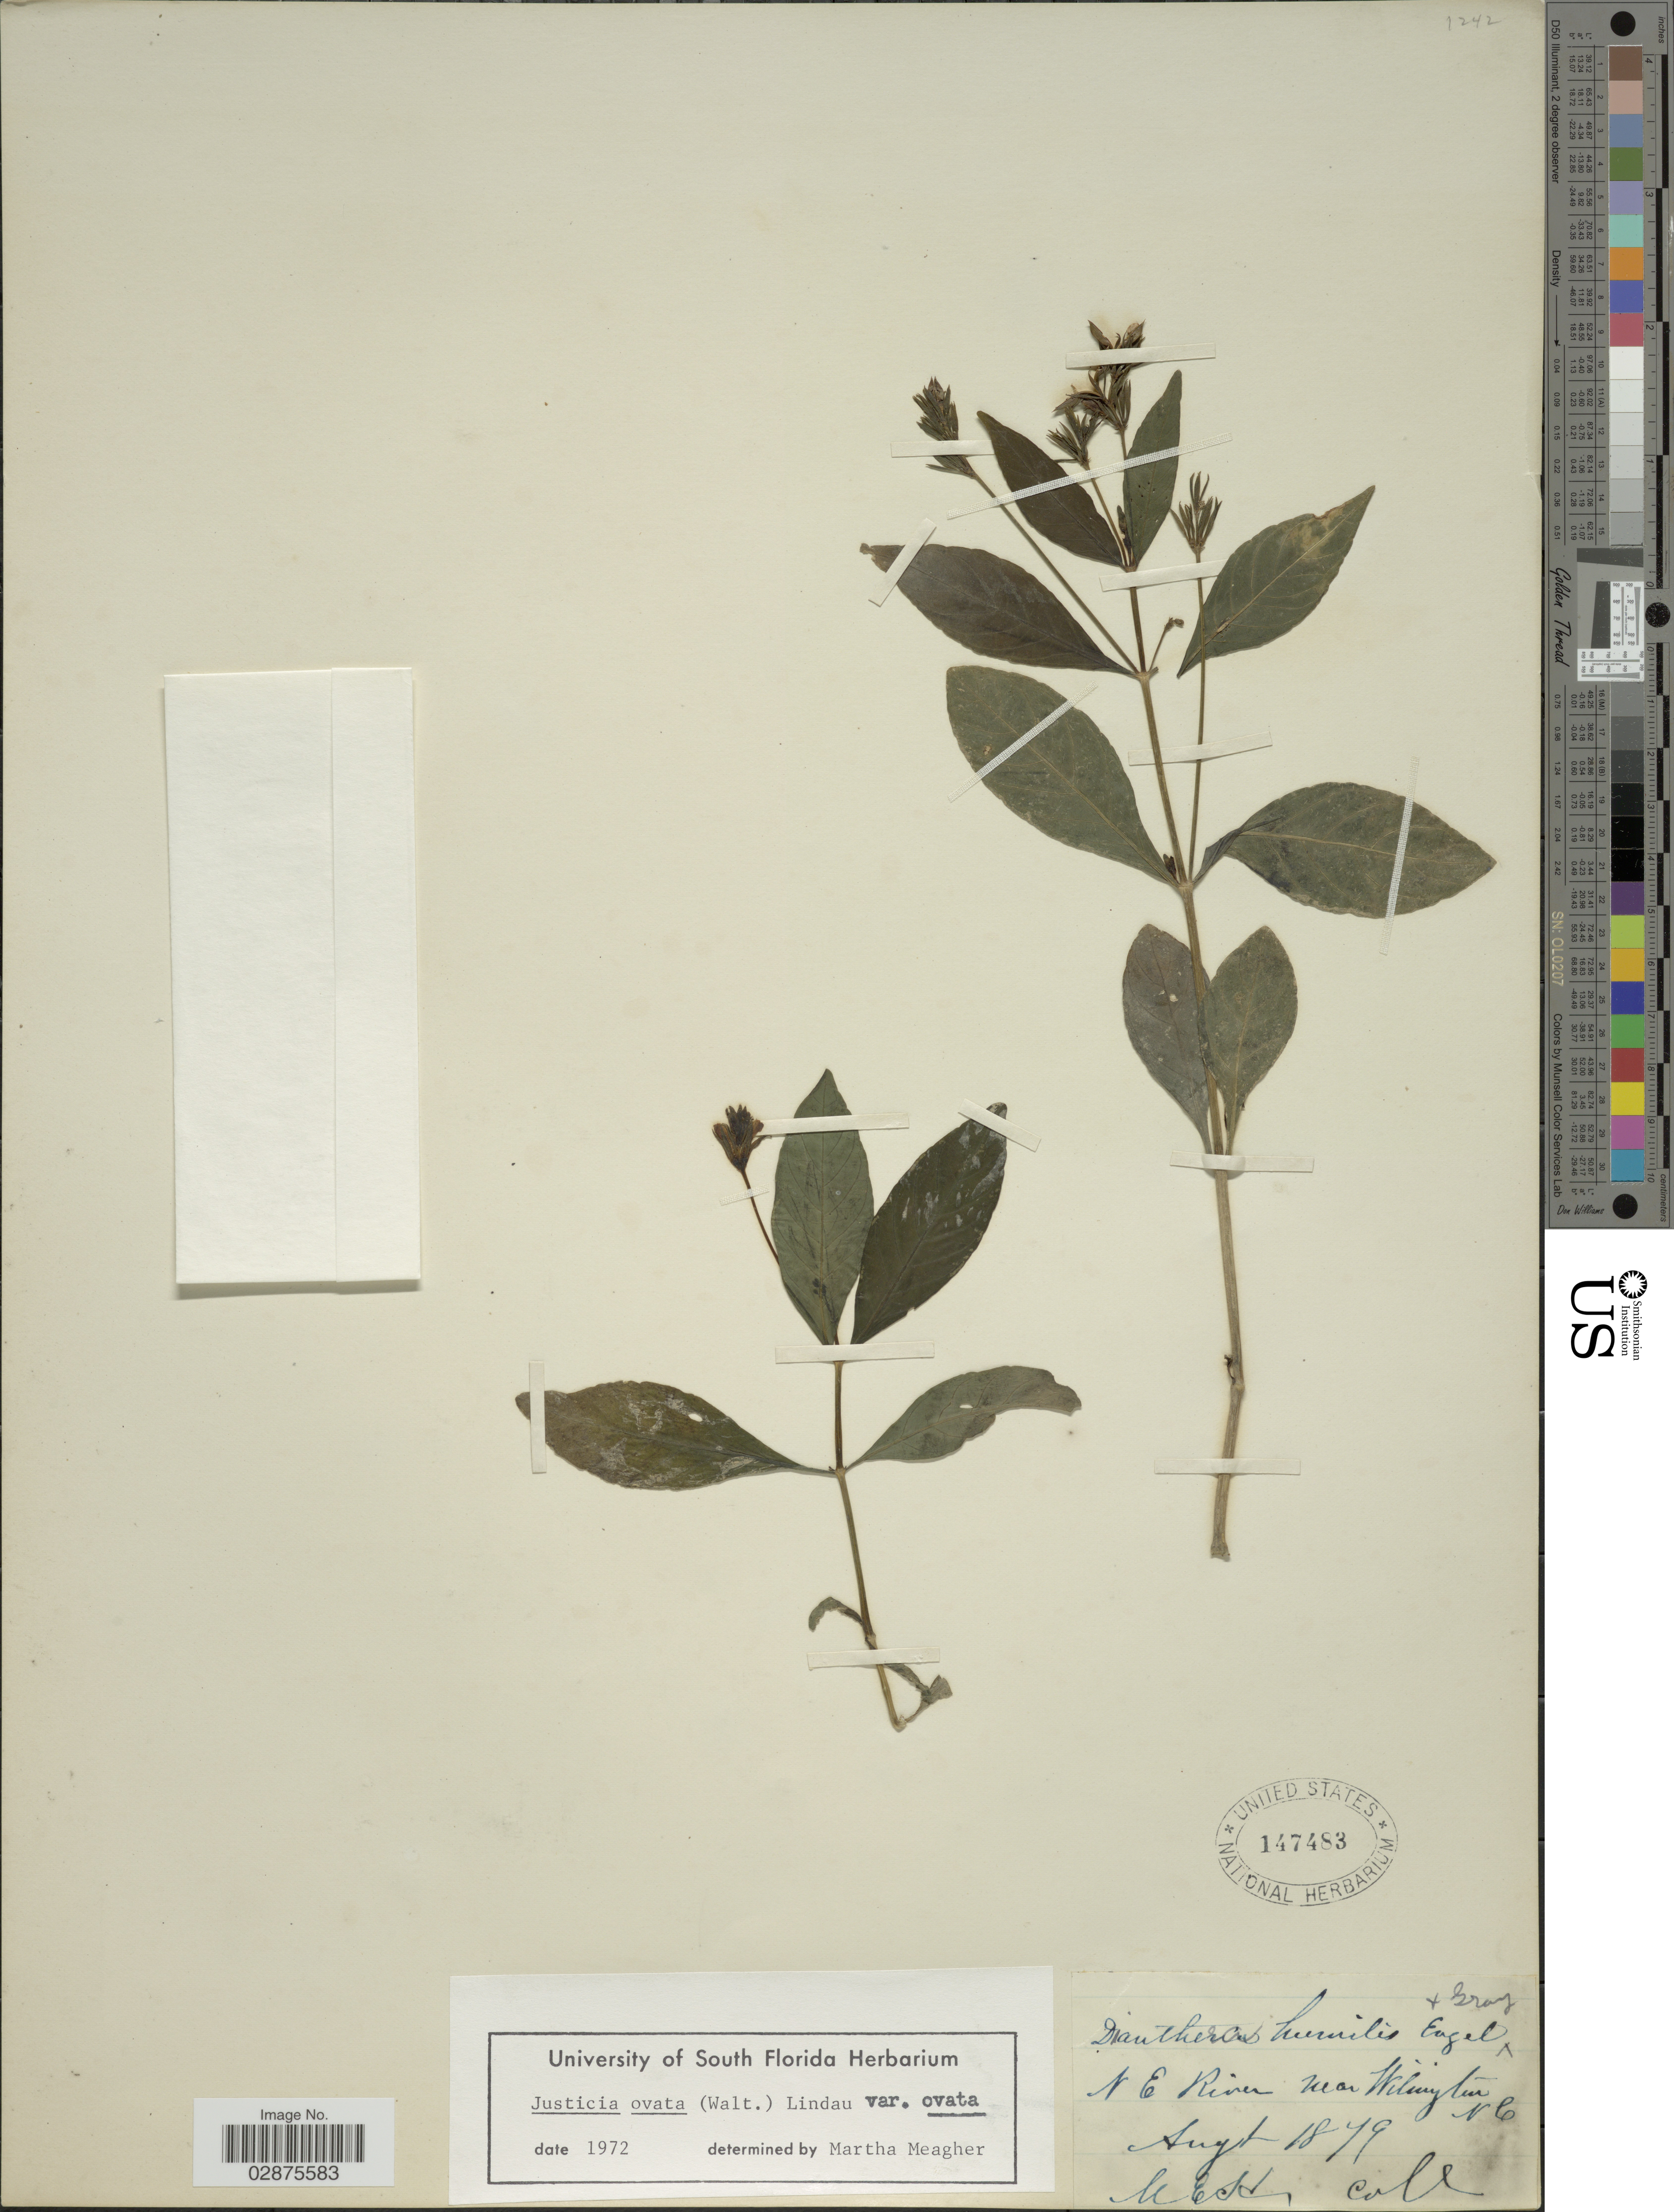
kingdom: Plantae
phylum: Tracheophyta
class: Magnoliopsida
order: Lamiales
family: Acanthaceae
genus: Justicia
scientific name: Justicia ovata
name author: E. Mey.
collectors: M. Edd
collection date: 1879-08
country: United States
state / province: North Carolina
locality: N E River near Wilmington N C.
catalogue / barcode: US 147483